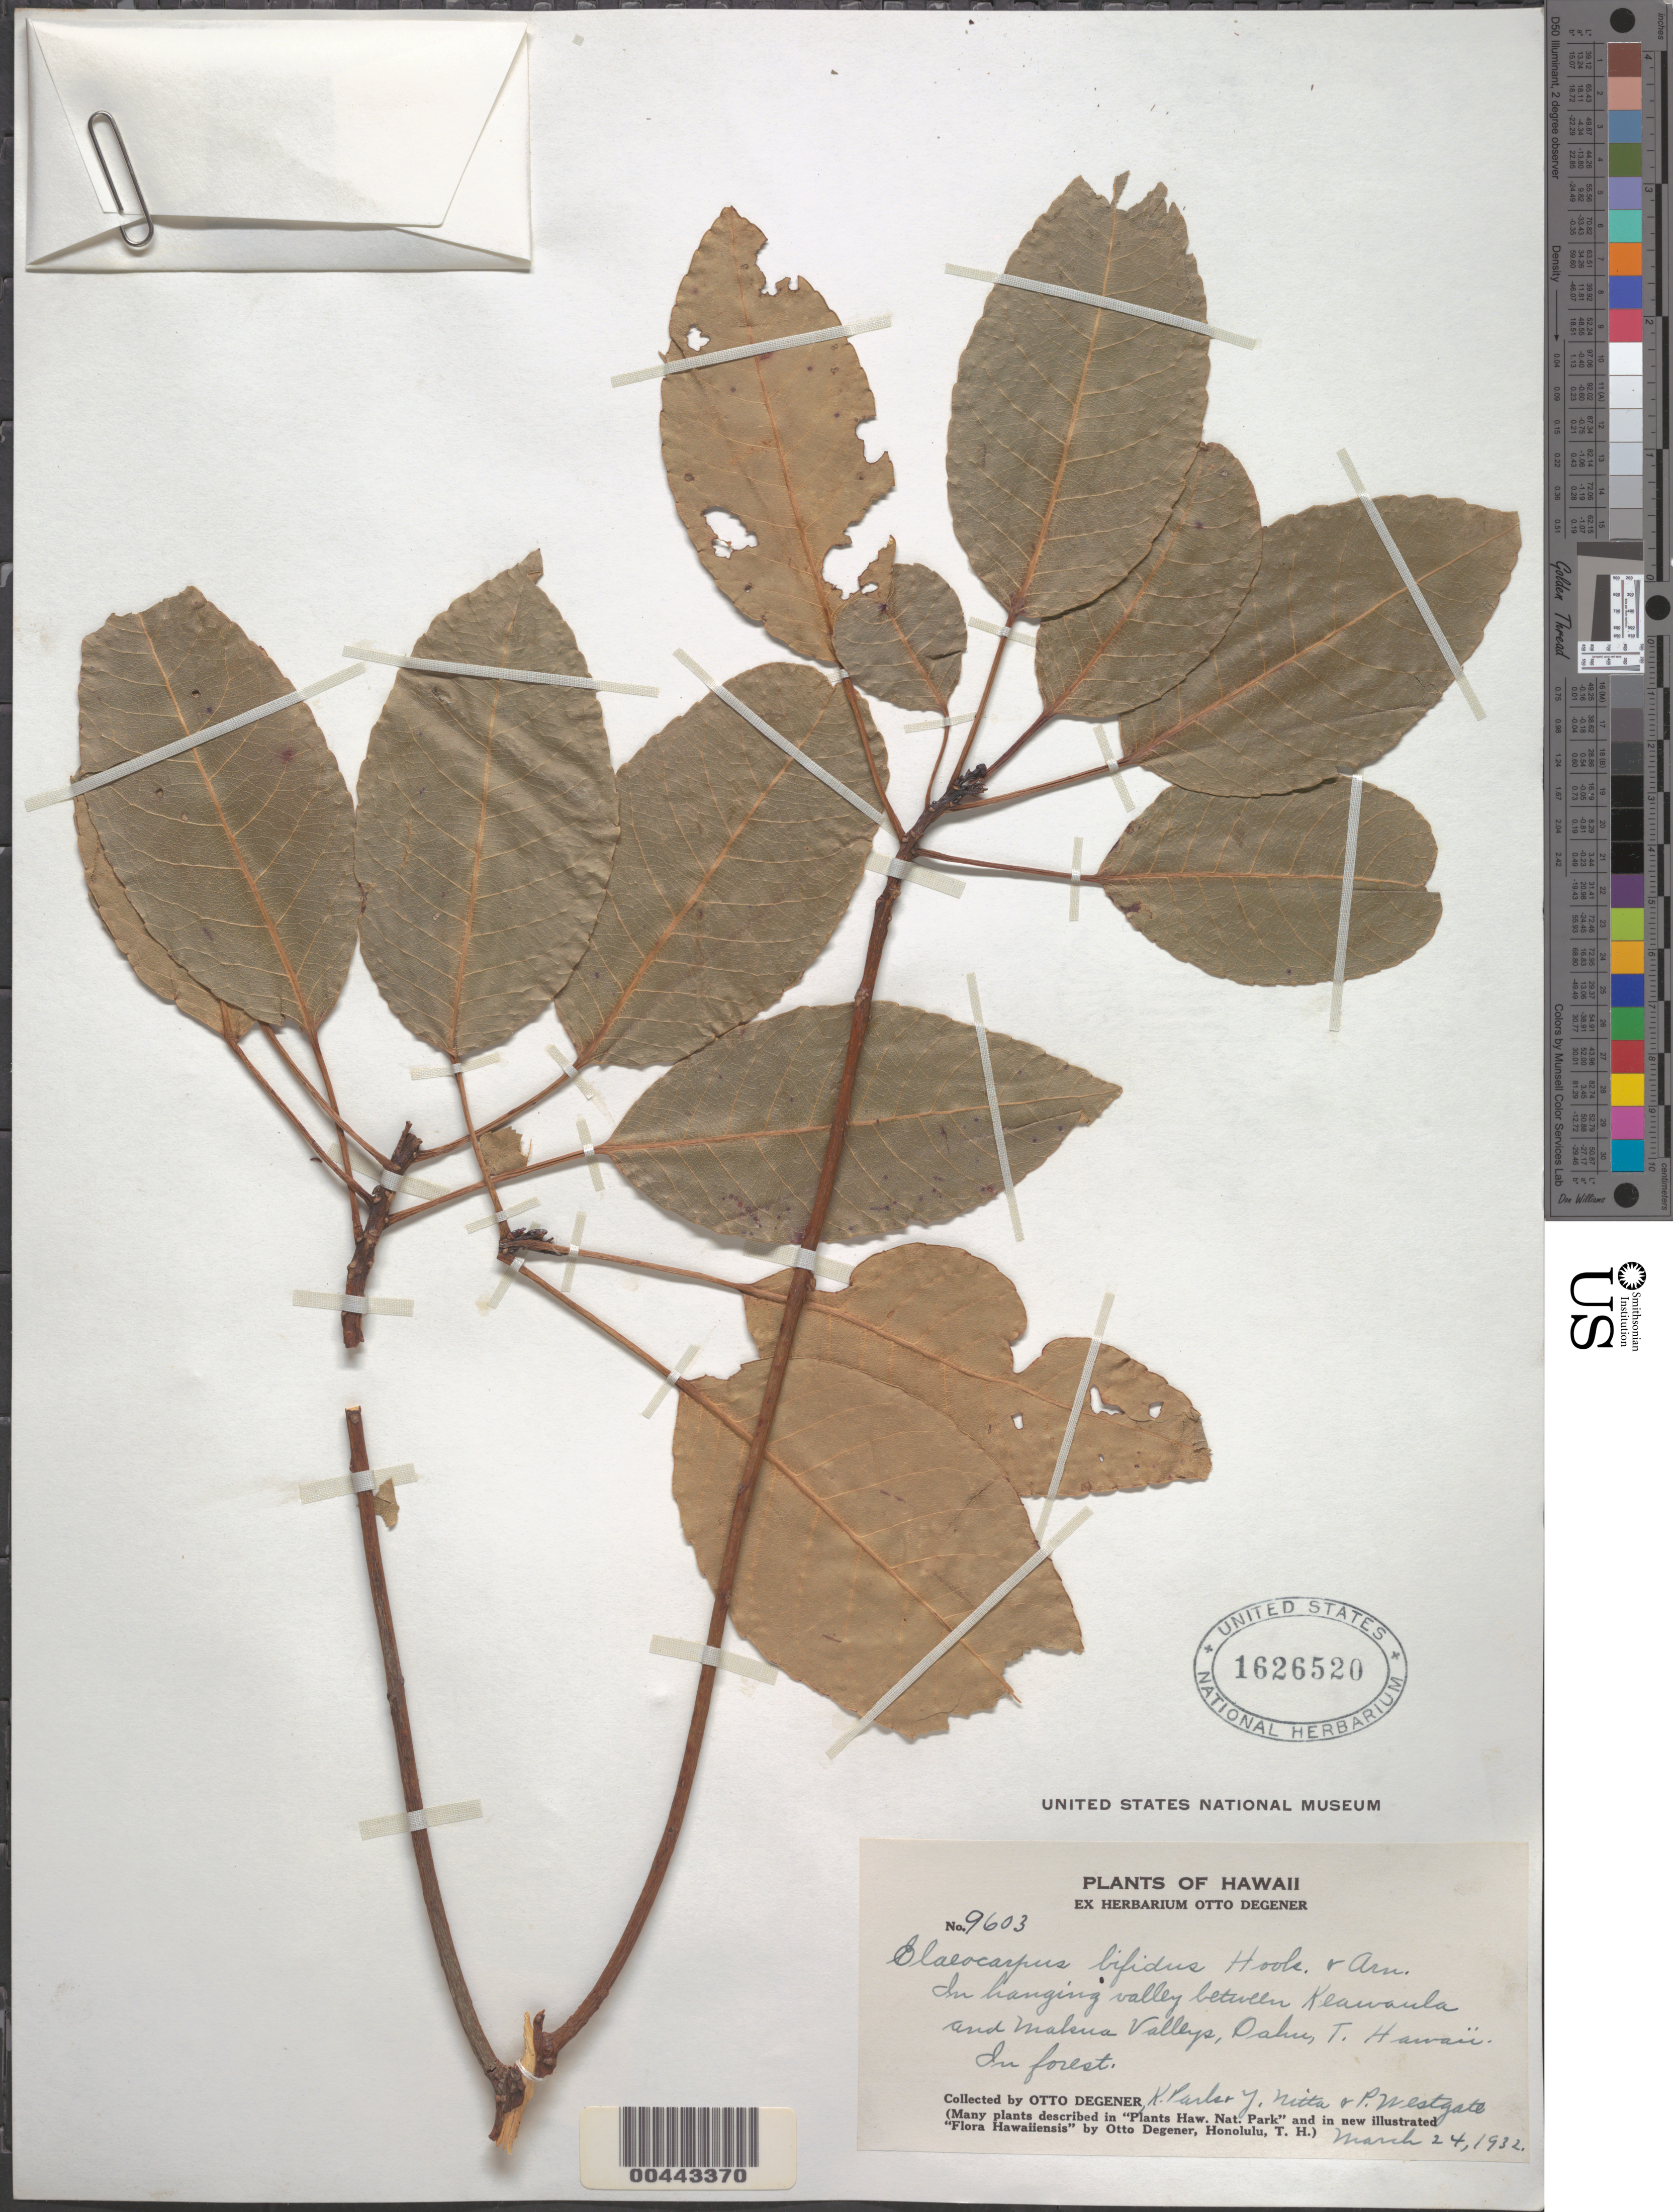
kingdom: Plantae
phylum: Tracheophyta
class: Magnoliopsida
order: Oxalidales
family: Elaeocarpaceae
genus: Elaeocarpus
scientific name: Elaeocarpus bifidus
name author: Hook. & Arn.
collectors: O. Degener, K. Park, Y. Nitta & P. Westgate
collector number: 9603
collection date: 1932-03-24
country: United States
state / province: Hawaii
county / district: Honolulu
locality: In hanging valley between Keawaula and Makua Valleys, Oahu, T. Hawaii.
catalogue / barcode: US 1626520